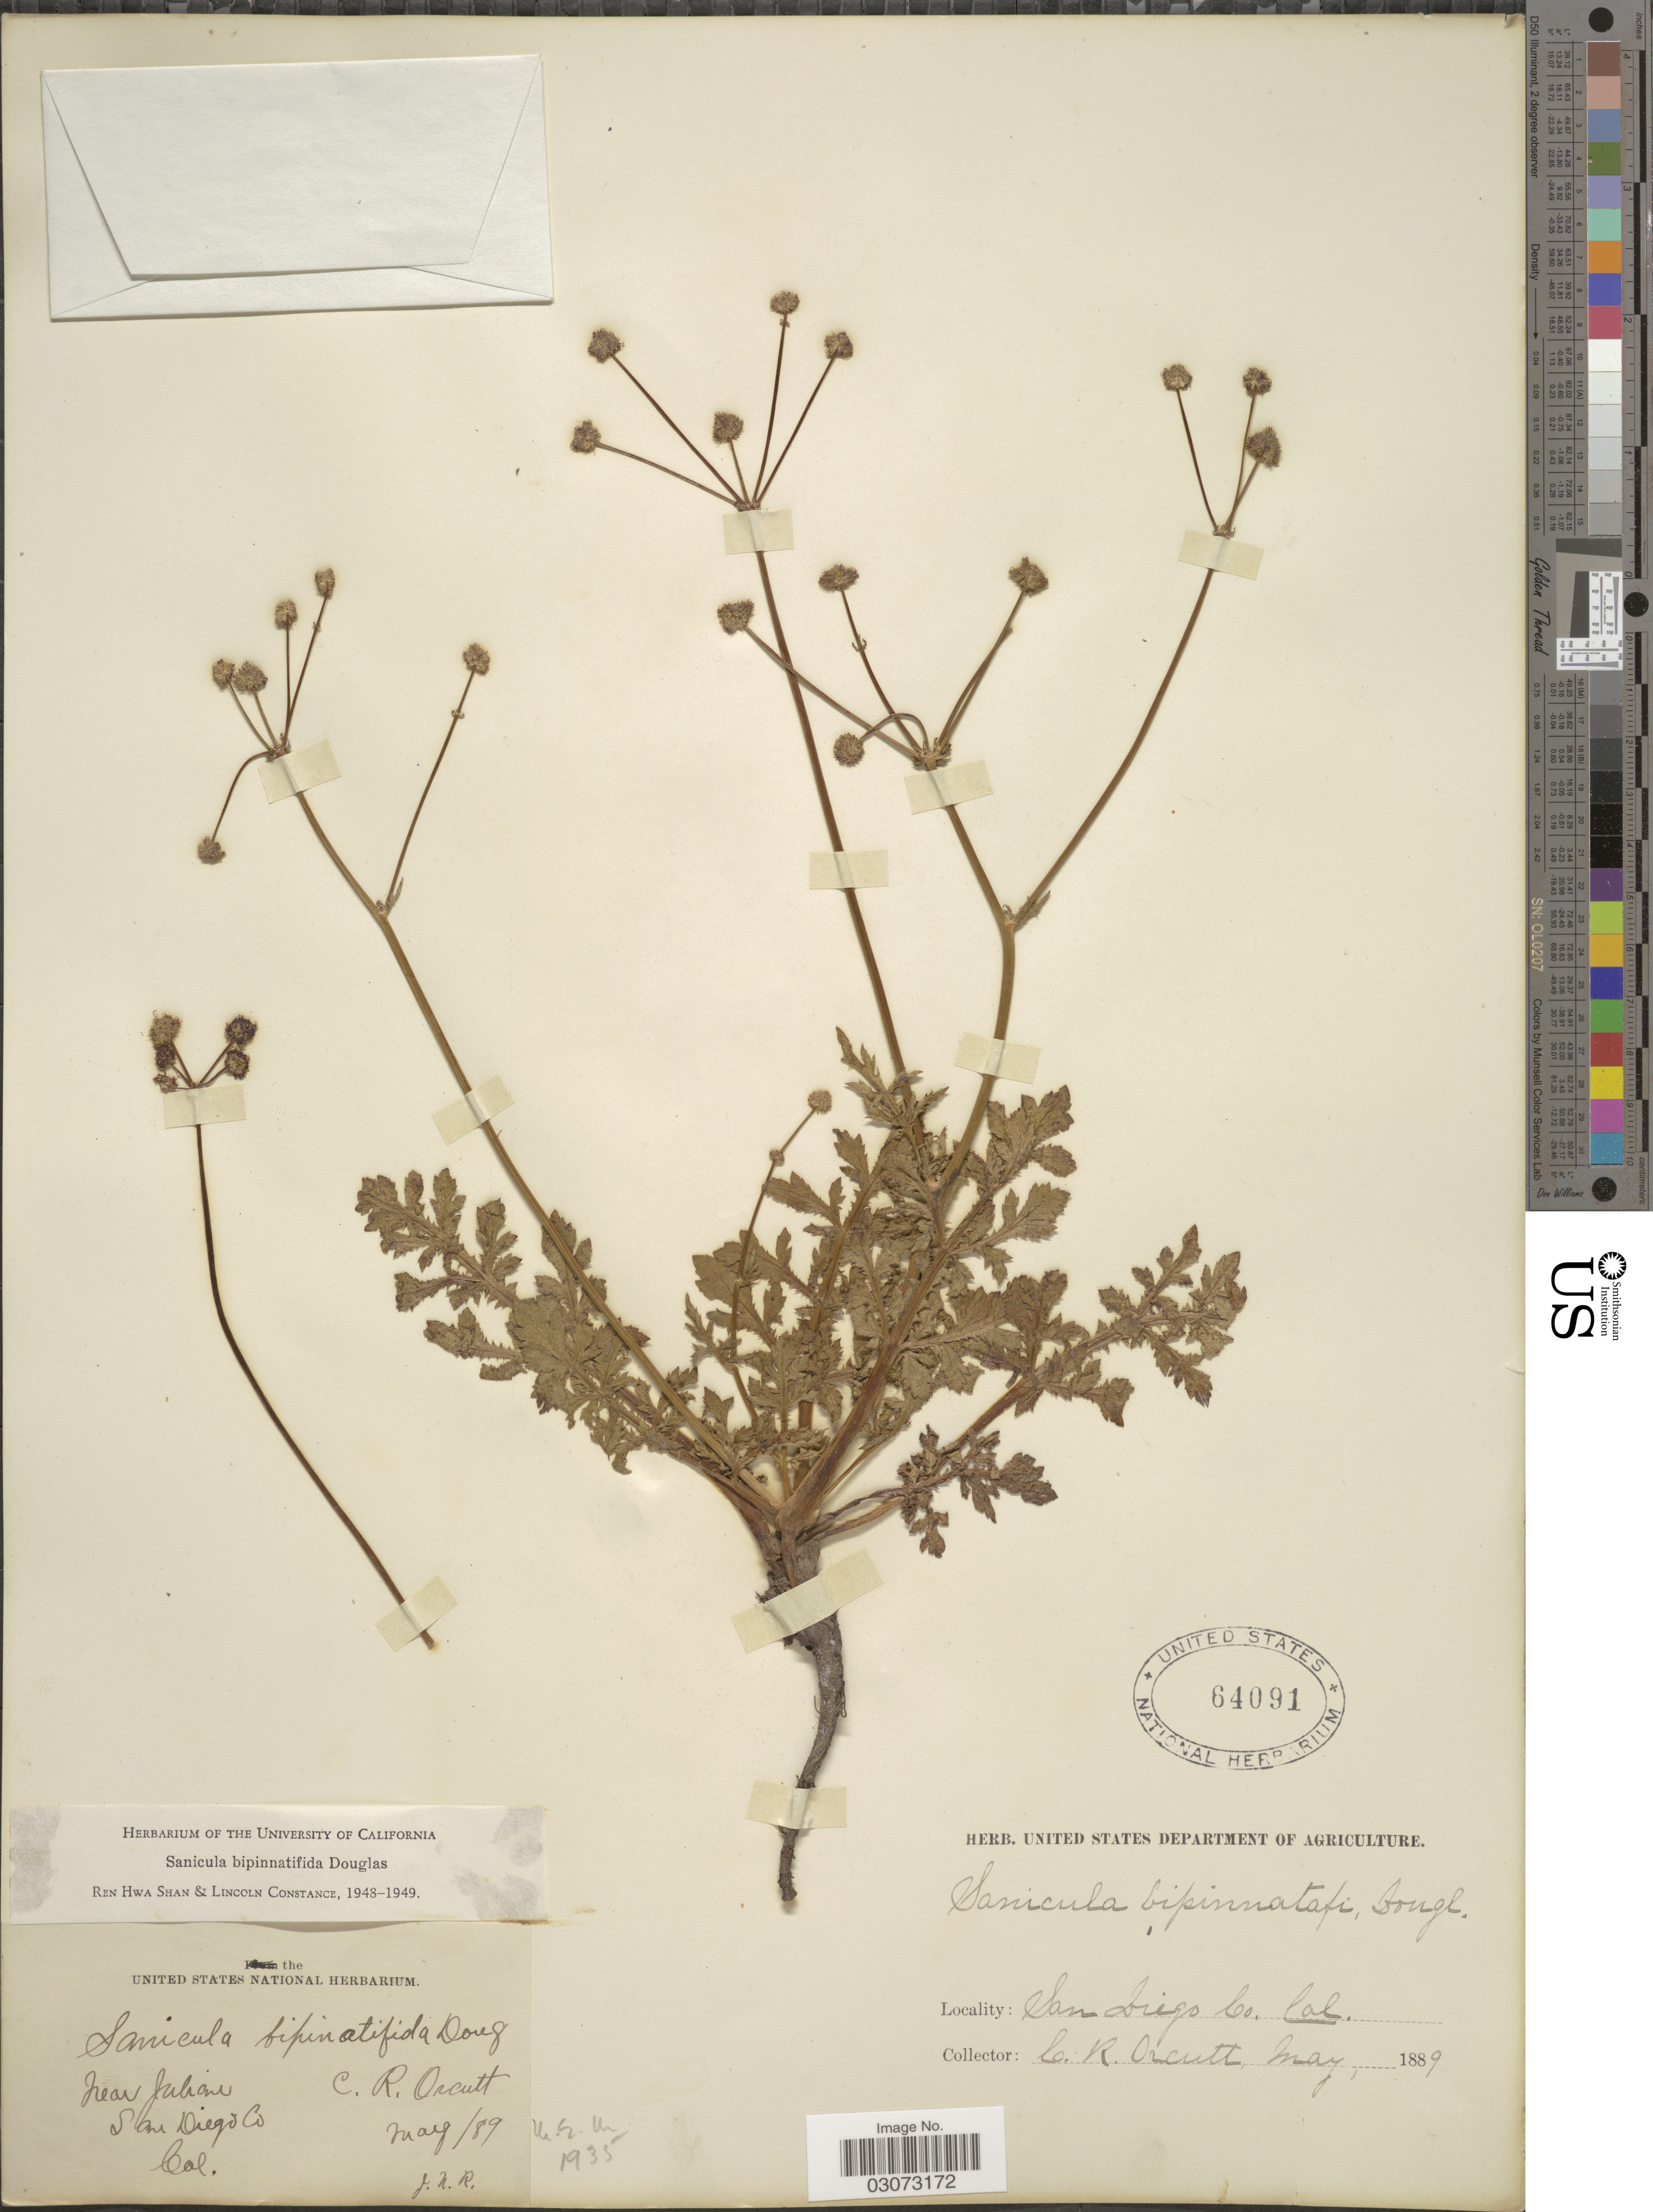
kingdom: Plantae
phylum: Tracheophyta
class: Magnoliopsida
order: Apiales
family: Apiaceae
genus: Sanicula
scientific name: Sanicula bipinnatifida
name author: Douglas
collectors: C. R. Orcutt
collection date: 1889-05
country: United States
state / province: California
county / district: San Diego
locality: Near Julian, San Diego Co.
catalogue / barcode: US 64091